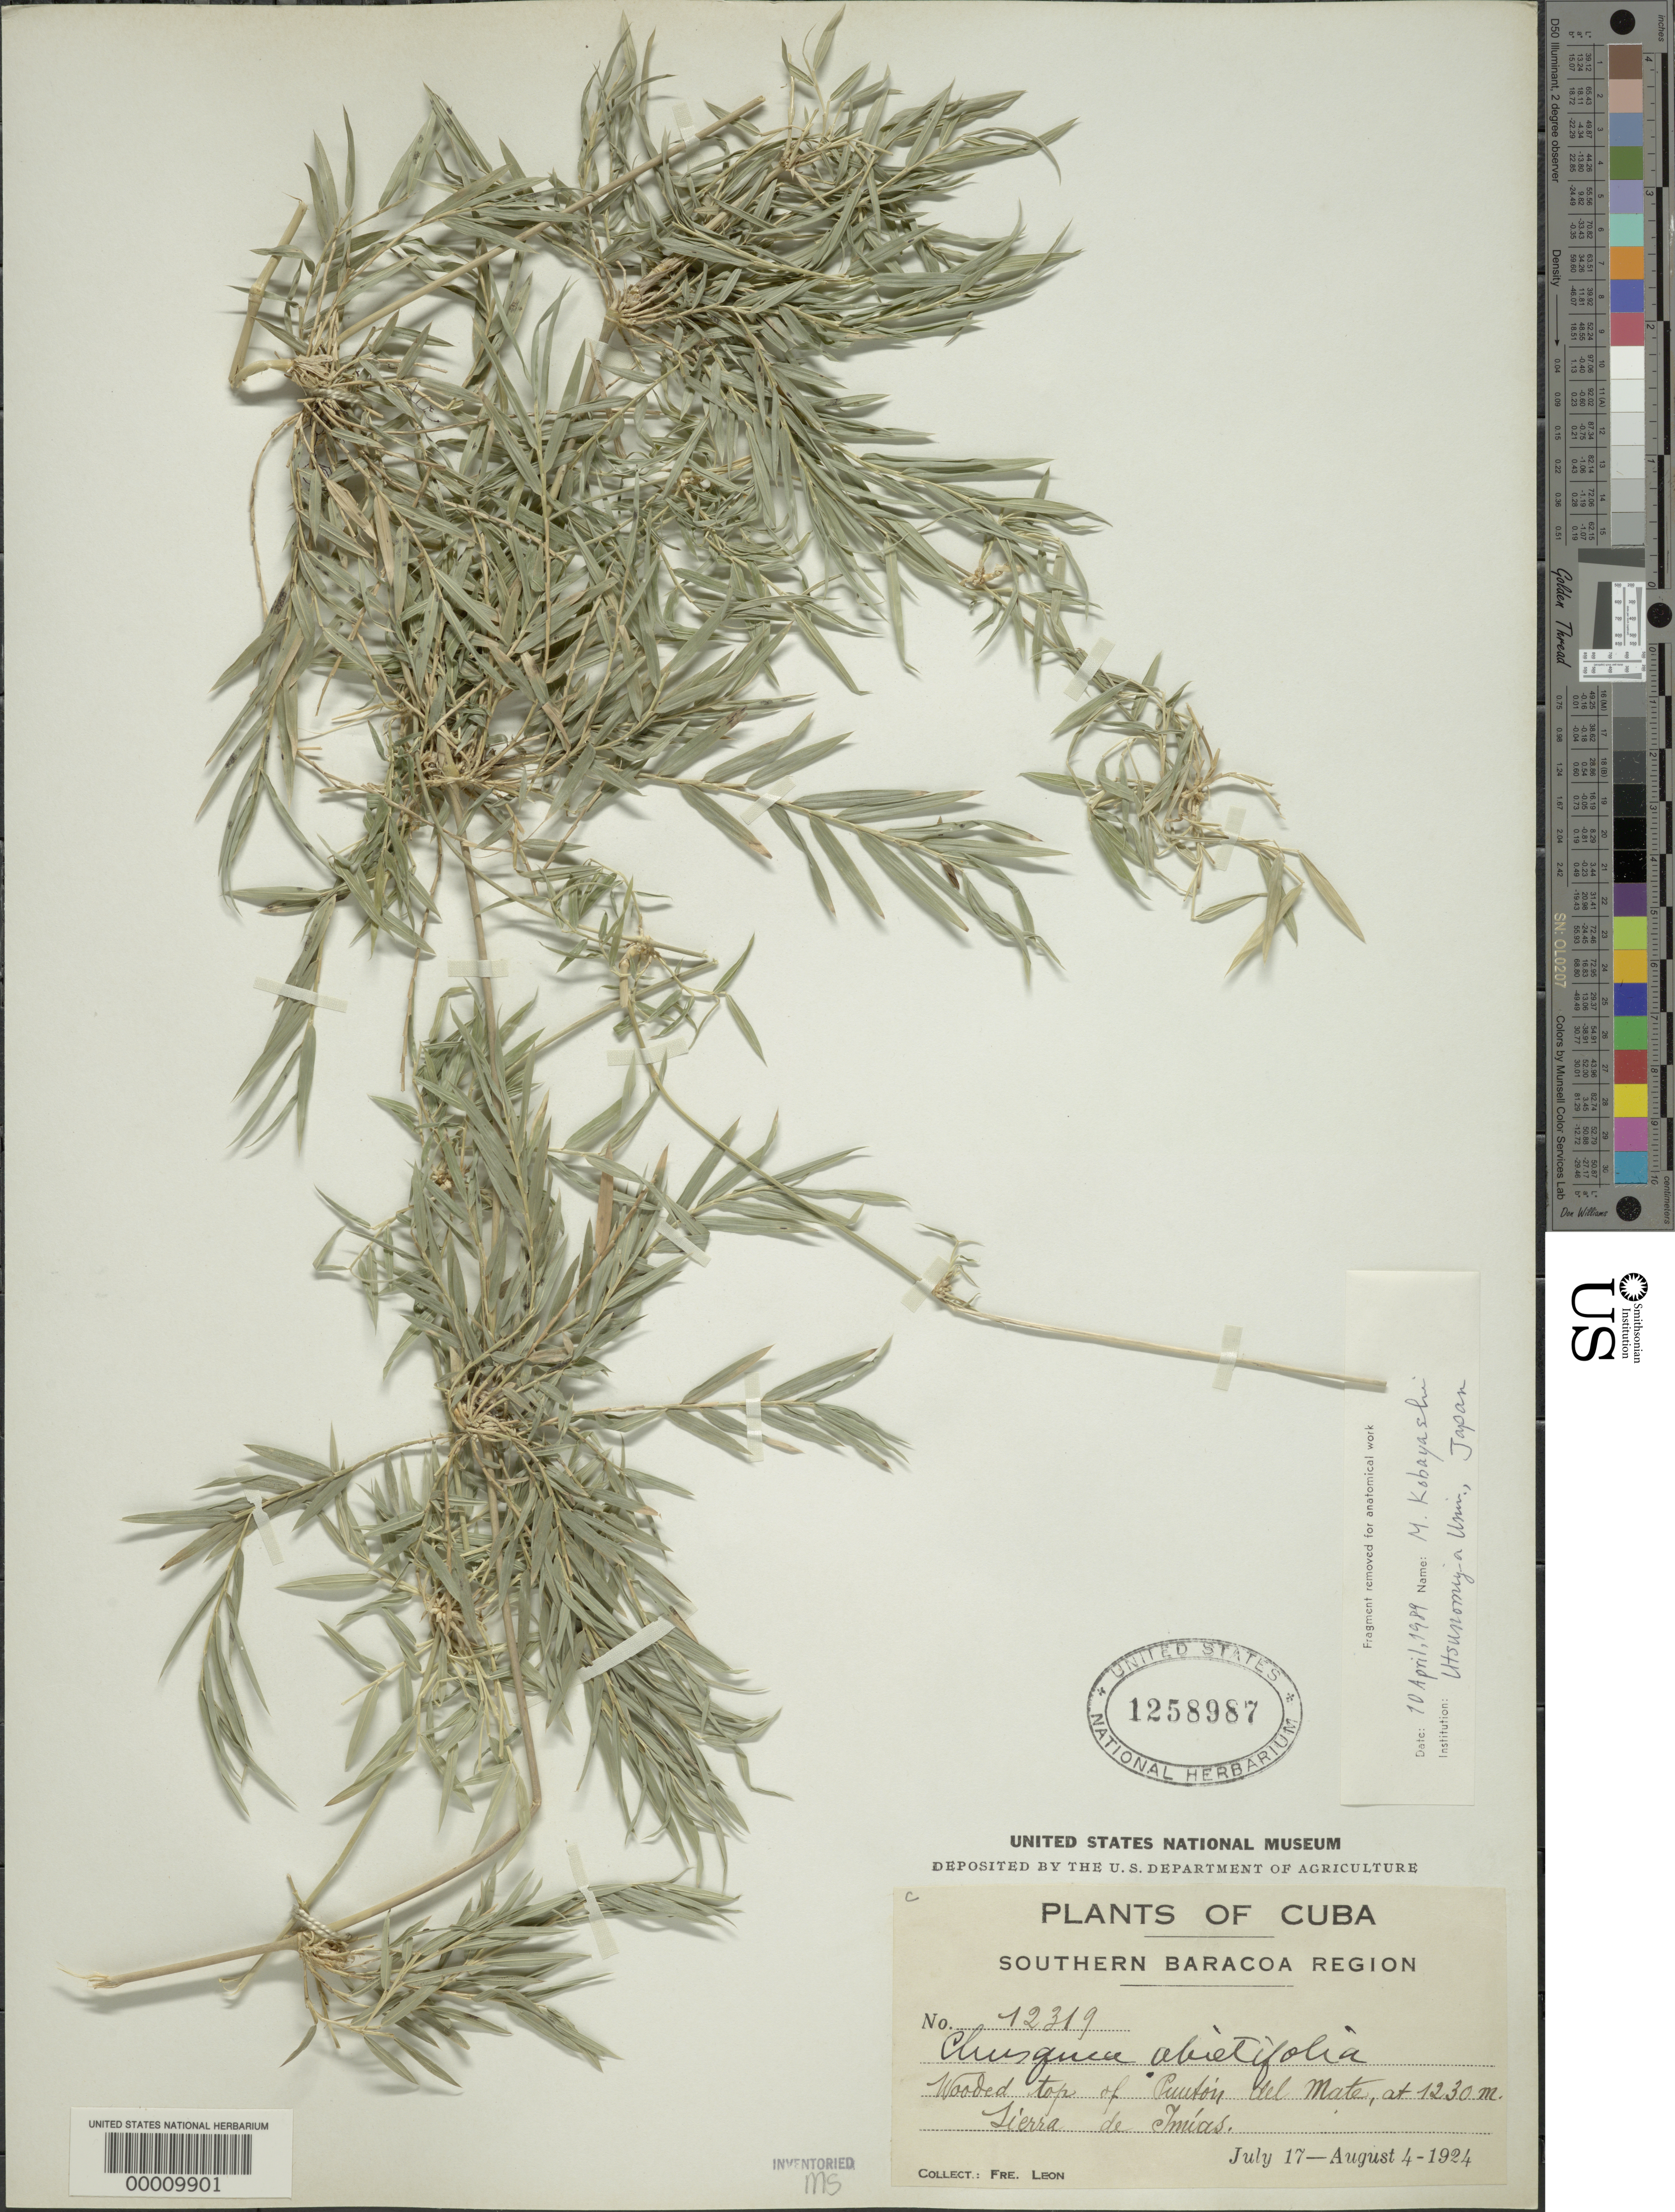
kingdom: Plantae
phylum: Tracheophyta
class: Liliopsida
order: Poales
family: Poaceae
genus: Chusquea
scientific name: Chusquea abietifolia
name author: Griseb.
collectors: Bro. León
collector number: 12319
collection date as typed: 17 Jul 1924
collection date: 1924-07-17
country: Cuba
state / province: Oriente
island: Greater Antilles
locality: Southern baracoa region, top of punton del mate, sierra de imias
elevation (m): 1230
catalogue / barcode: US 1258987